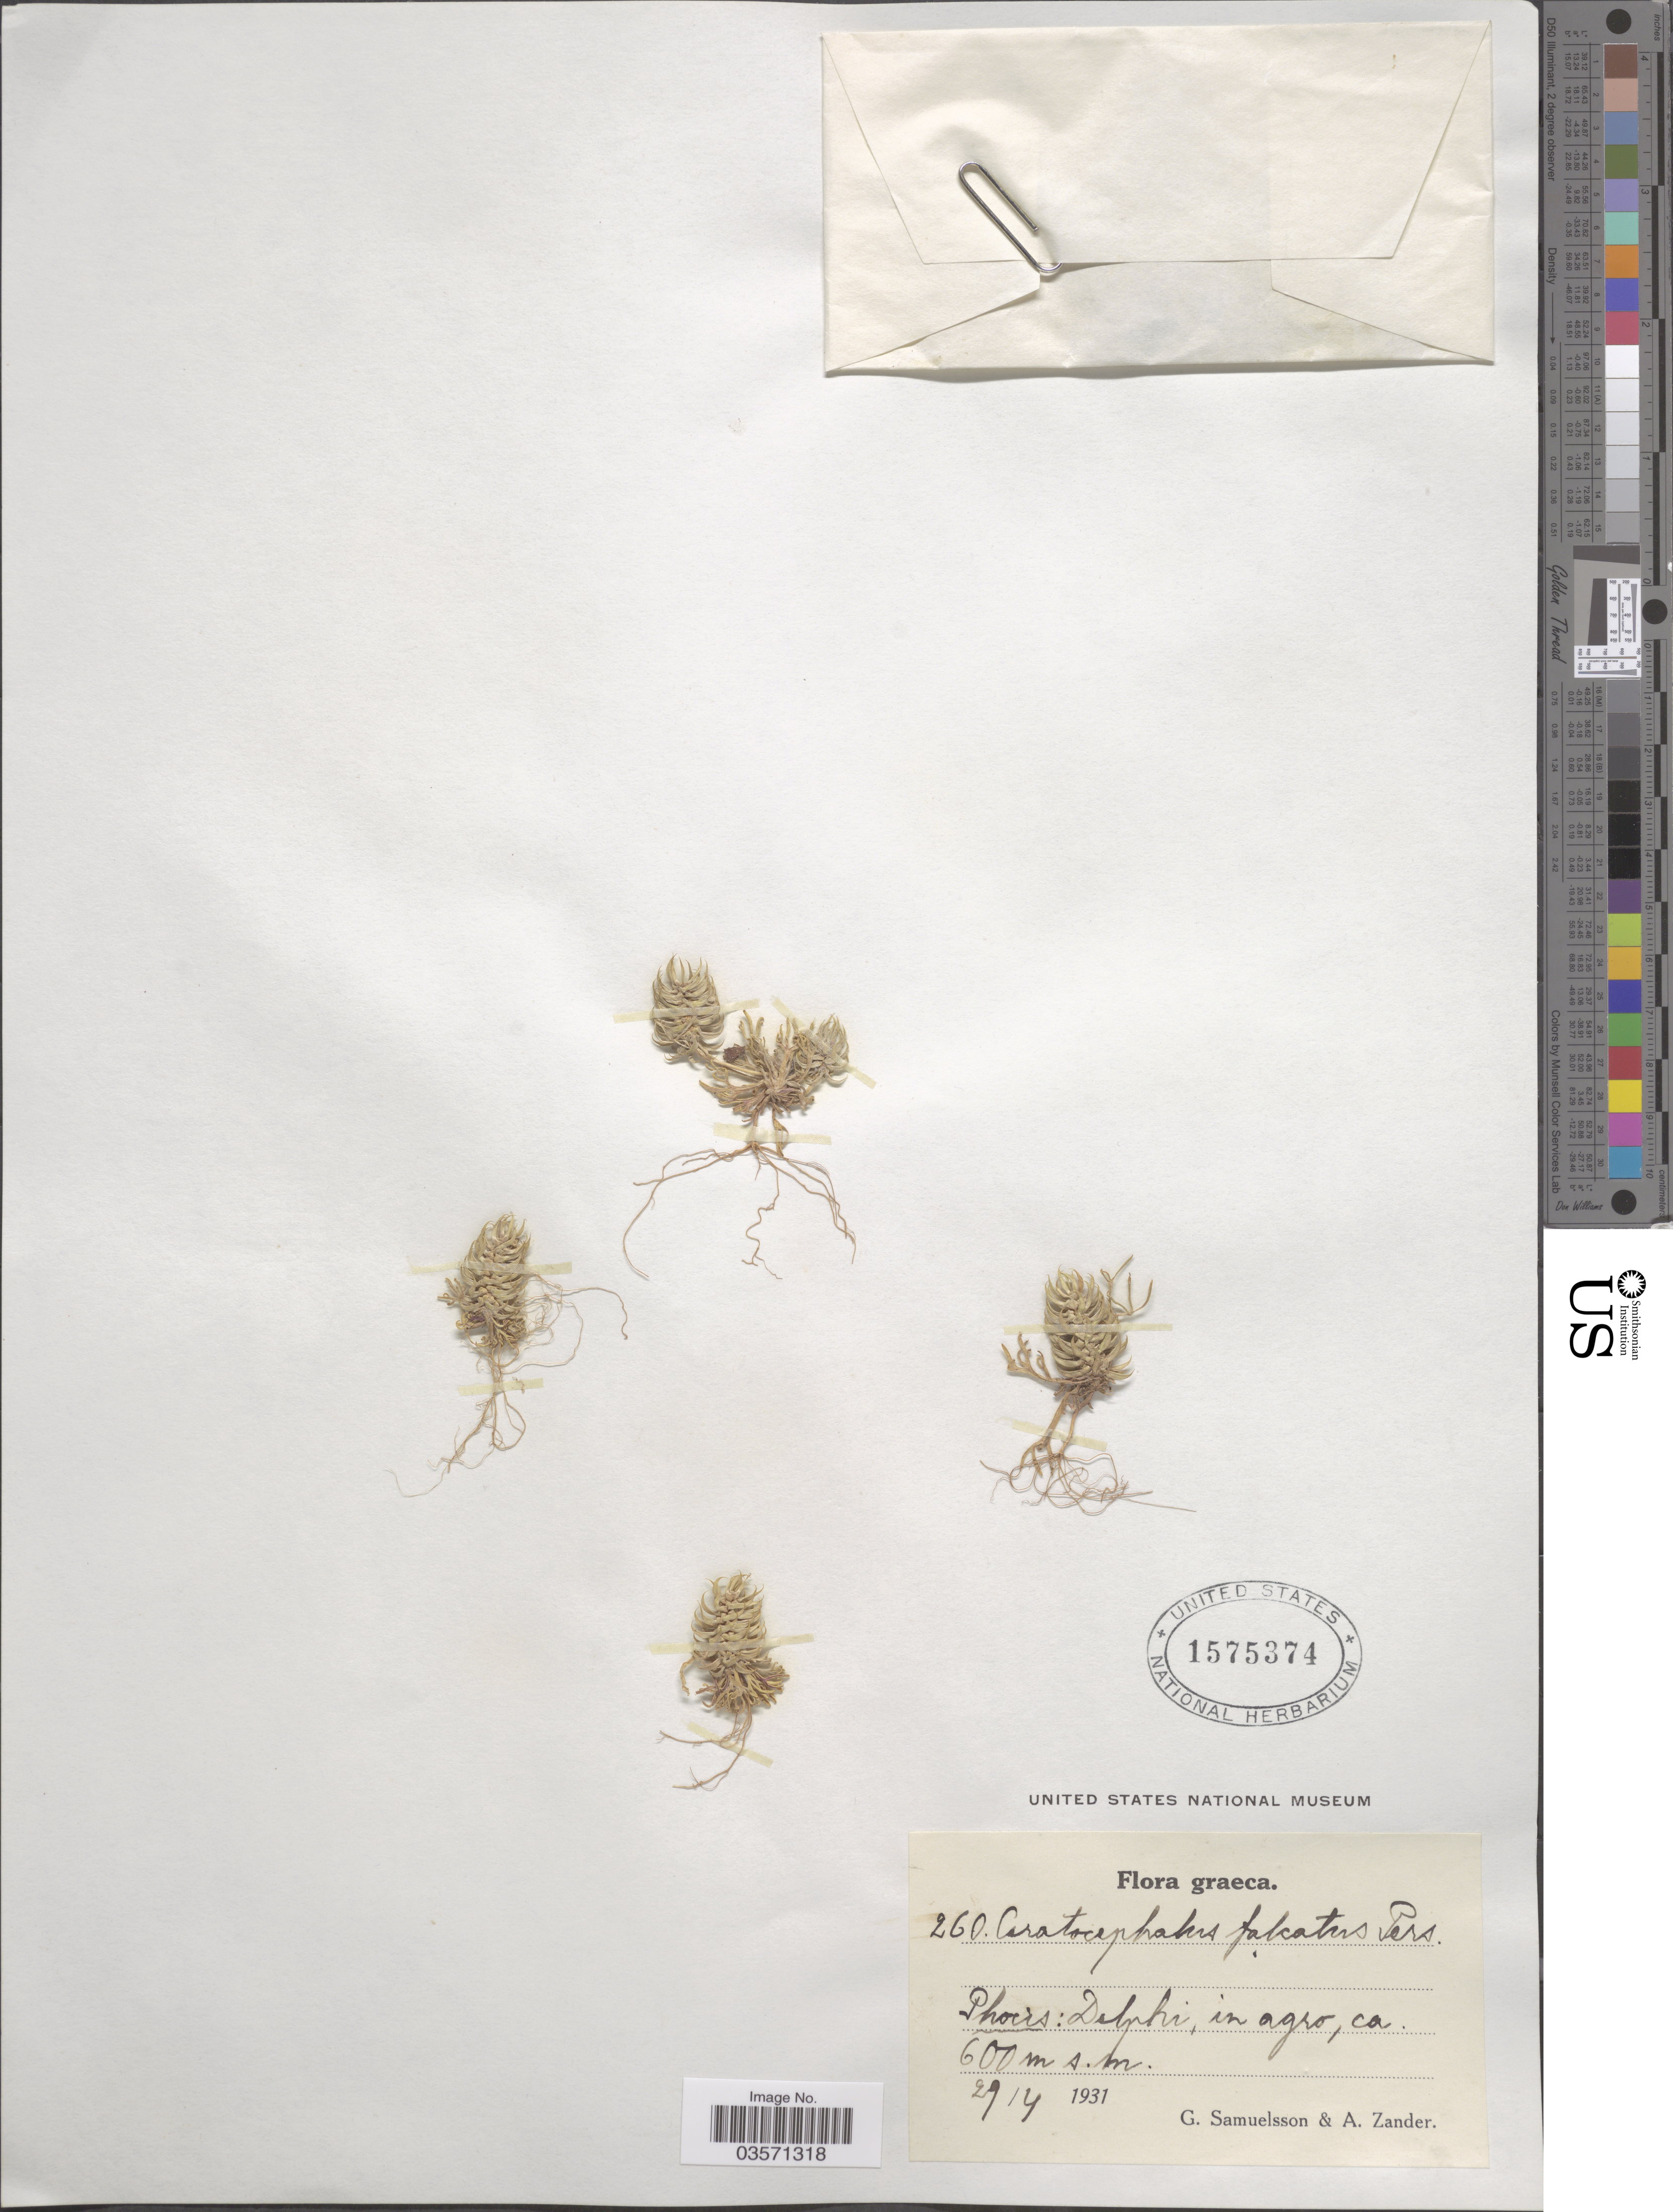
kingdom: Plantae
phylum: Tracheophyta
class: Magnoliopsida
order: Ranunculales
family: Ranunculaceae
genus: Ranunculus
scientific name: Ranunculus falcatus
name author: L.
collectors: G. Samuelsson & A. Zander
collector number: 260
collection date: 1931-04-29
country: Greece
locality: Graeca. Phocis: Delphi, in agro.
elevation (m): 600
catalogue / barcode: US 1575374